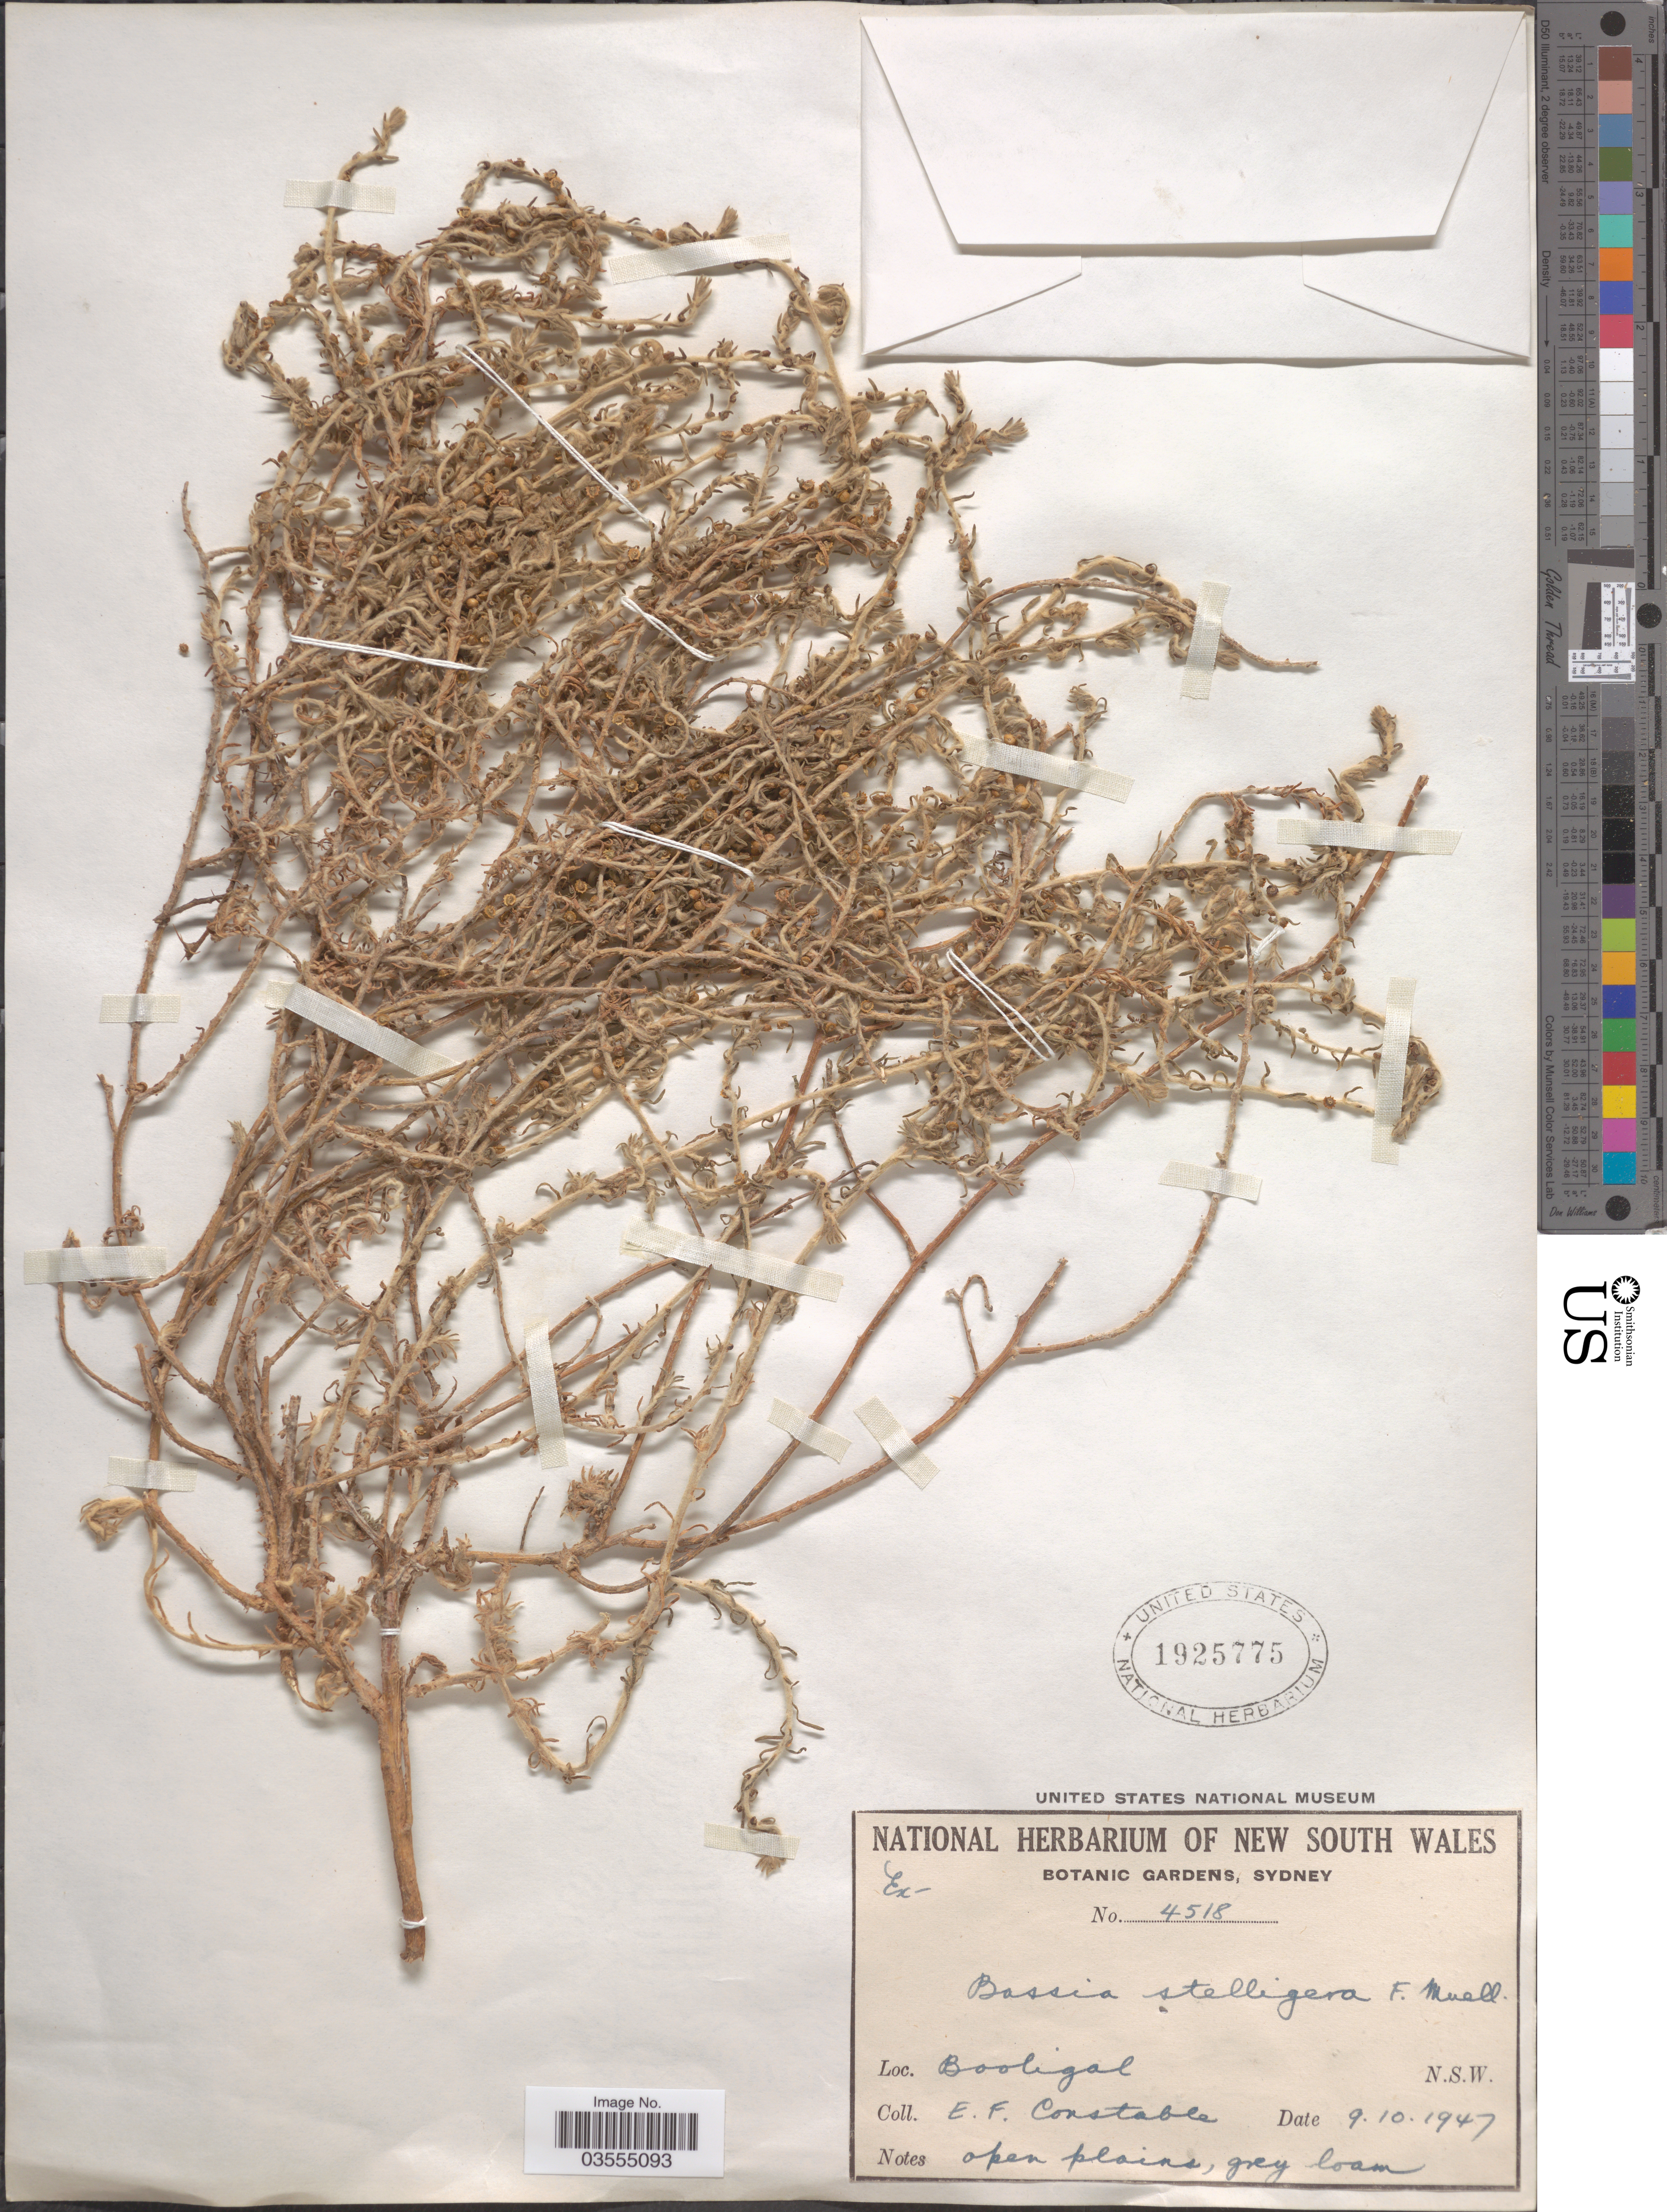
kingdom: Plantae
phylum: Tracheophyta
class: Magnoliopsida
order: Caryophyllales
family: Amaranthaceae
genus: Sclerolaena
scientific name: Sclerolaena stelligera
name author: (F. Muell.) S.W.L. Jacobs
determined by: Wiecek, B. M.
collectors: E. F. Constable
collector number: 4518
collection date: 1947-10-09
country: Australia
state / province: New South Wales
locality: Booligal.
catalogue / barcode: US 1925775